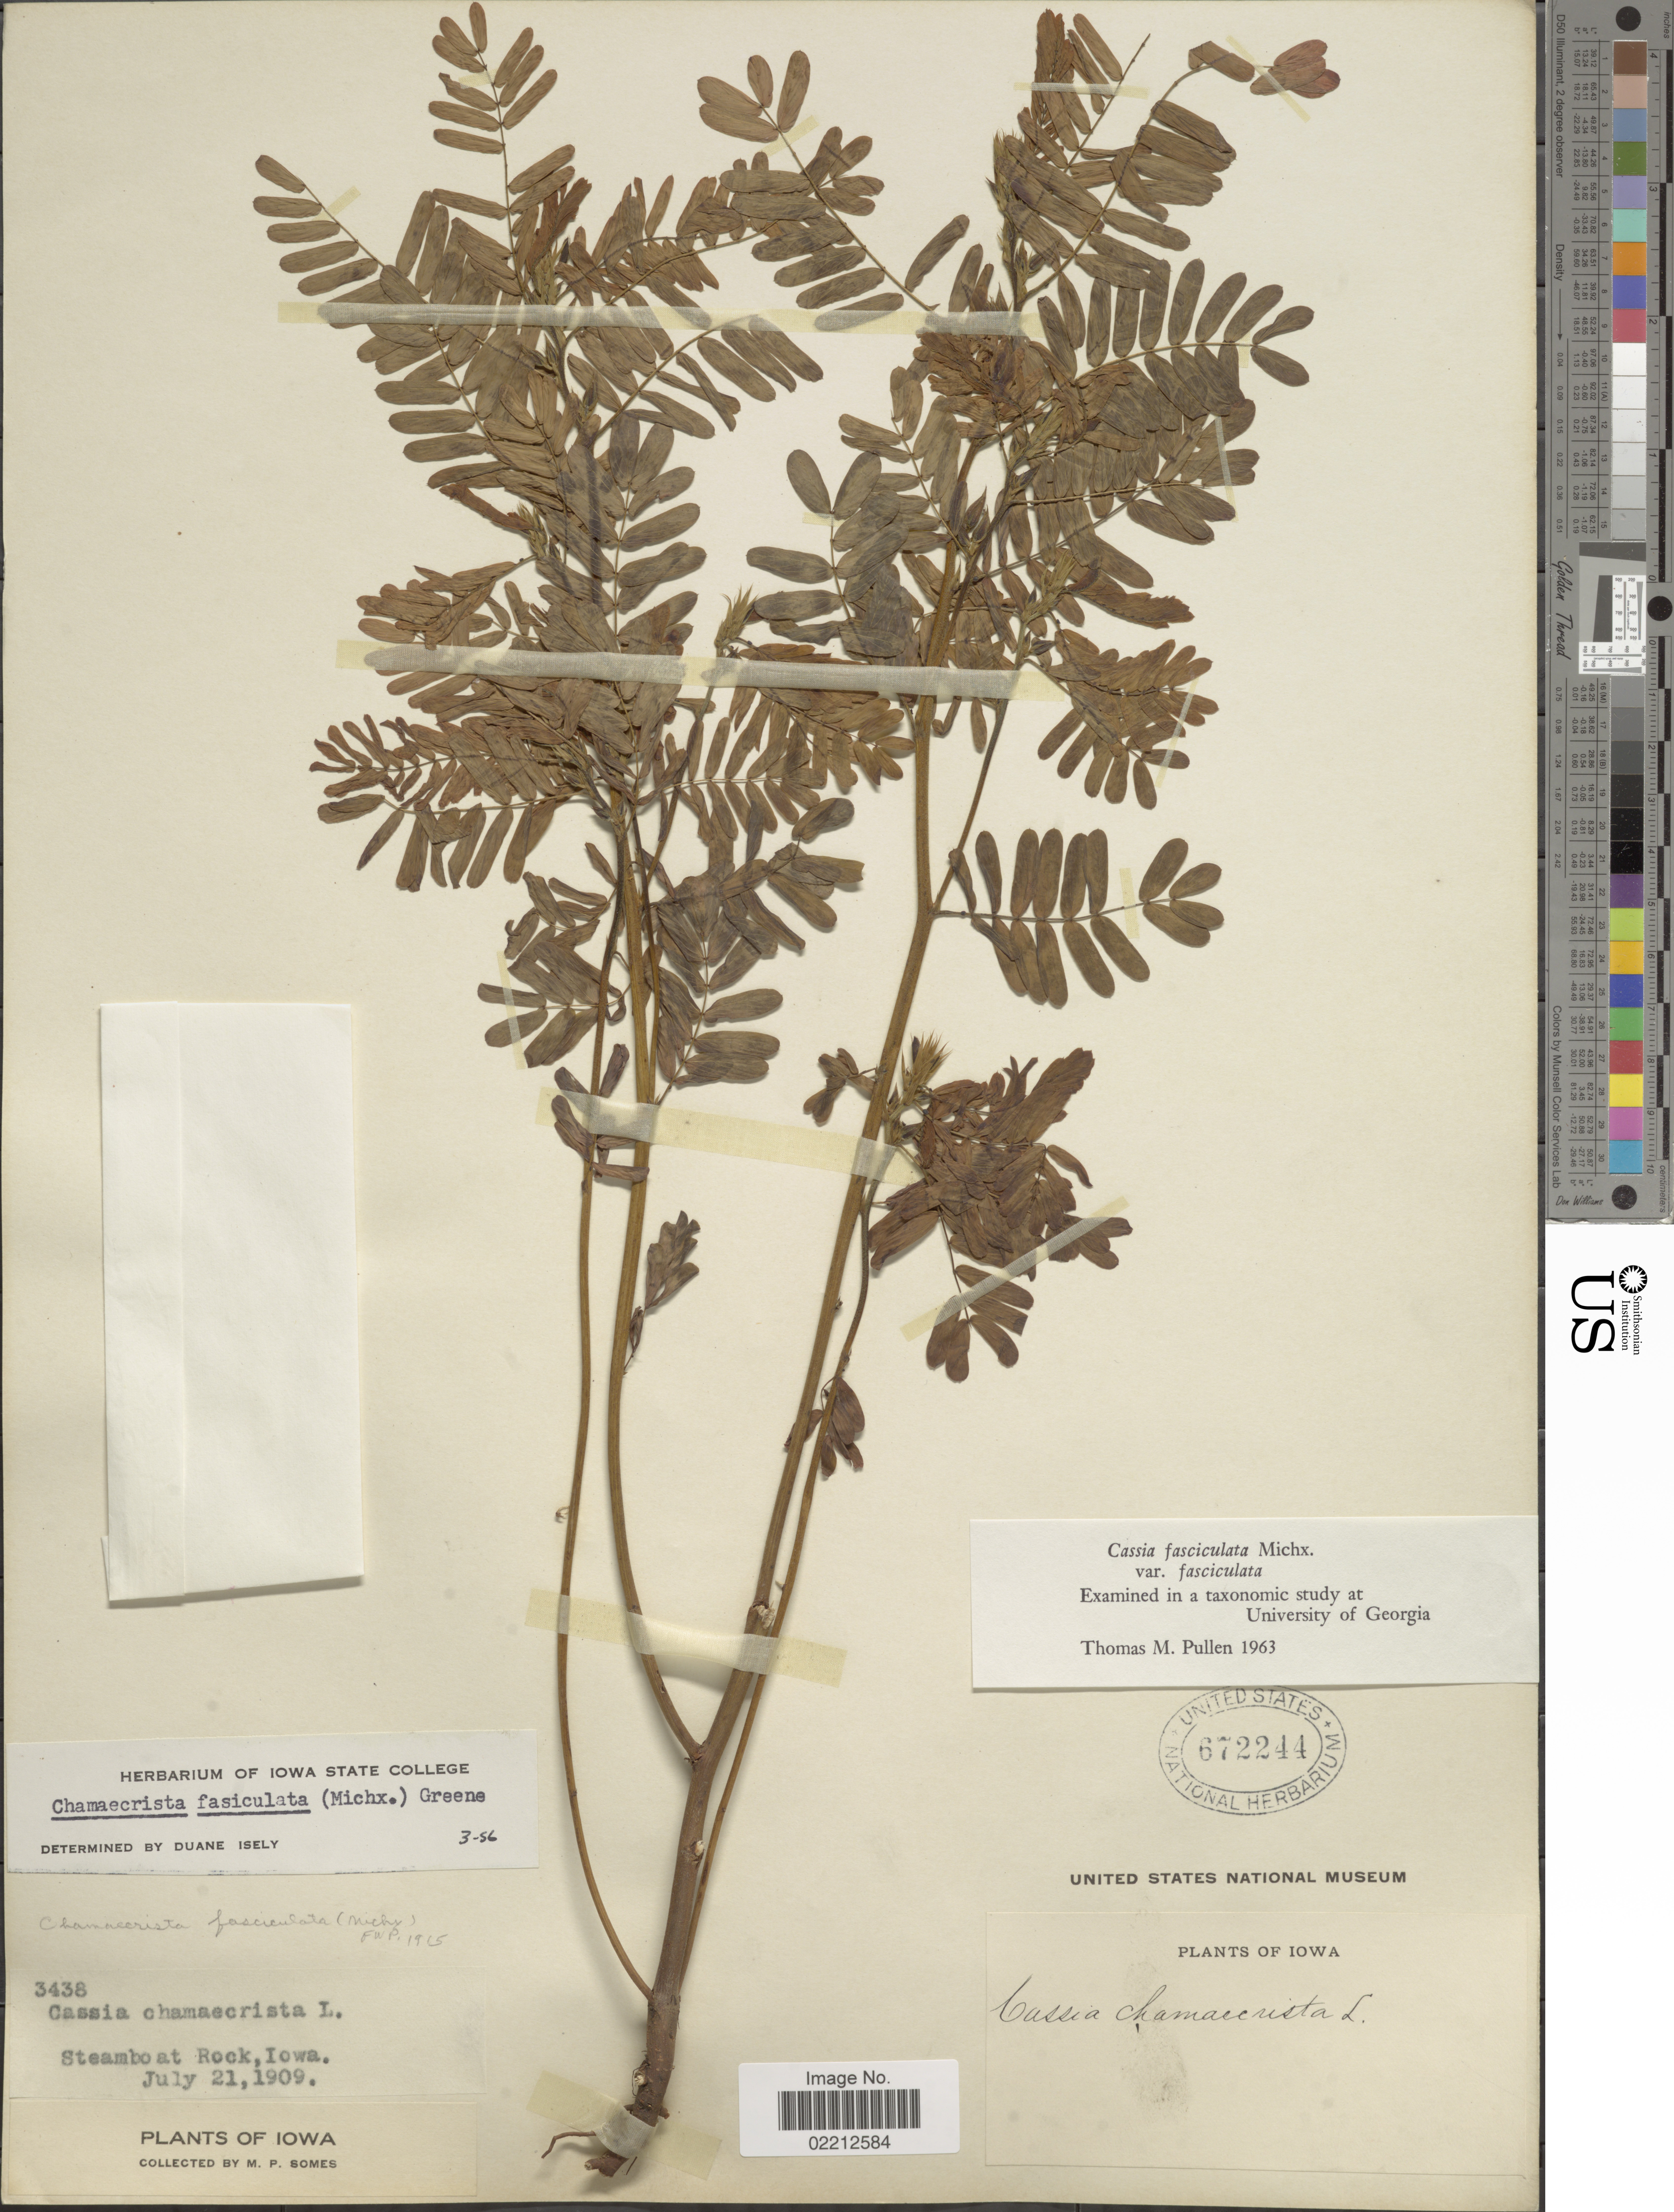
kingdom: Plantae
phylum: Tracheophyta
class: Magnoliopsida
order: Fabales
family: Fabaceae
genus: Chamaecrista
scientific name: Chamaecrista fasciculata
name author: (Michx.) Greene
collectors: M. Somes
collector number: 3438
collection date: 1909-07-21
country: United States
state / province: Iowa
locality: Steamboat Rock, Iowa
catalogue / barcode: US 672244